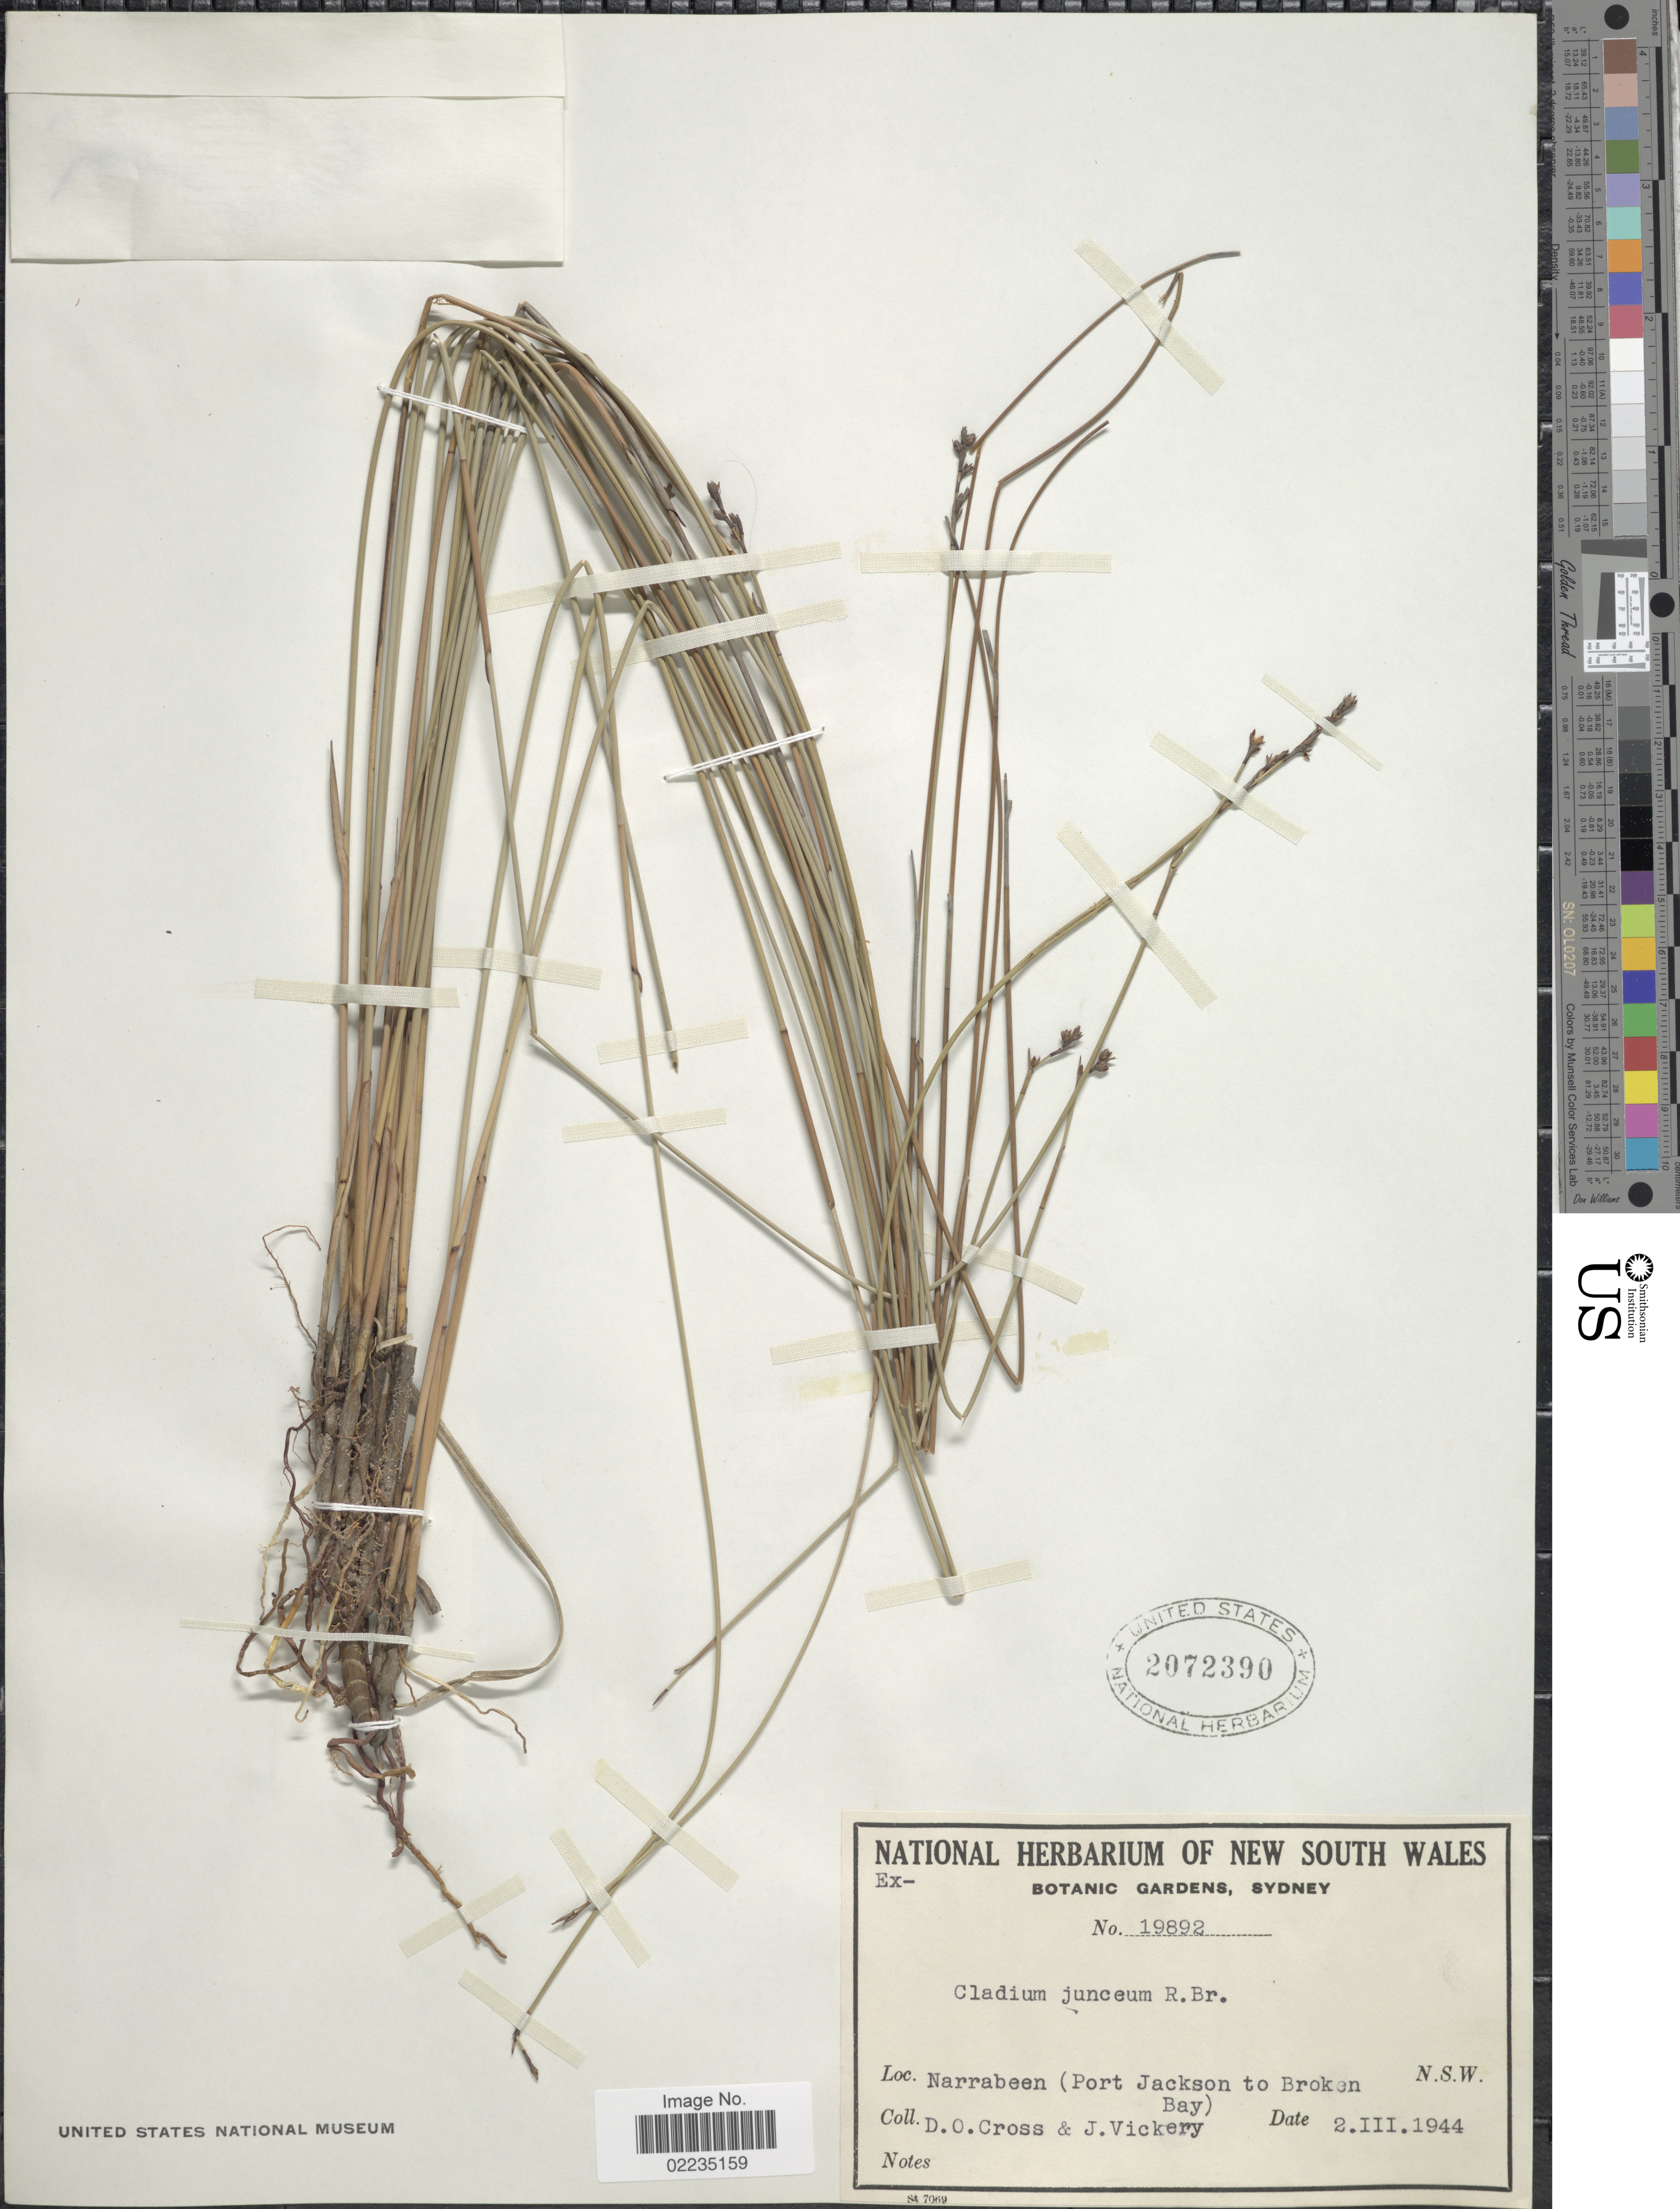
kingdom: Plantae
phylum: Tracheophyta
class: Liliopsida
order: Poales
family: Cyperaceae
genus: Machaerina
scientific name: Machaerina juncea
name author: (R. Br.) T. Koyama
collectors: D. Cross & J. Vickery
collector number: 19892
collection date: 1944-03-02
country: Australia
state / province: New South Wales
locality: Narrabeen (Port Jackson to Broken Bay)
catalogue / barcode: US 2072390